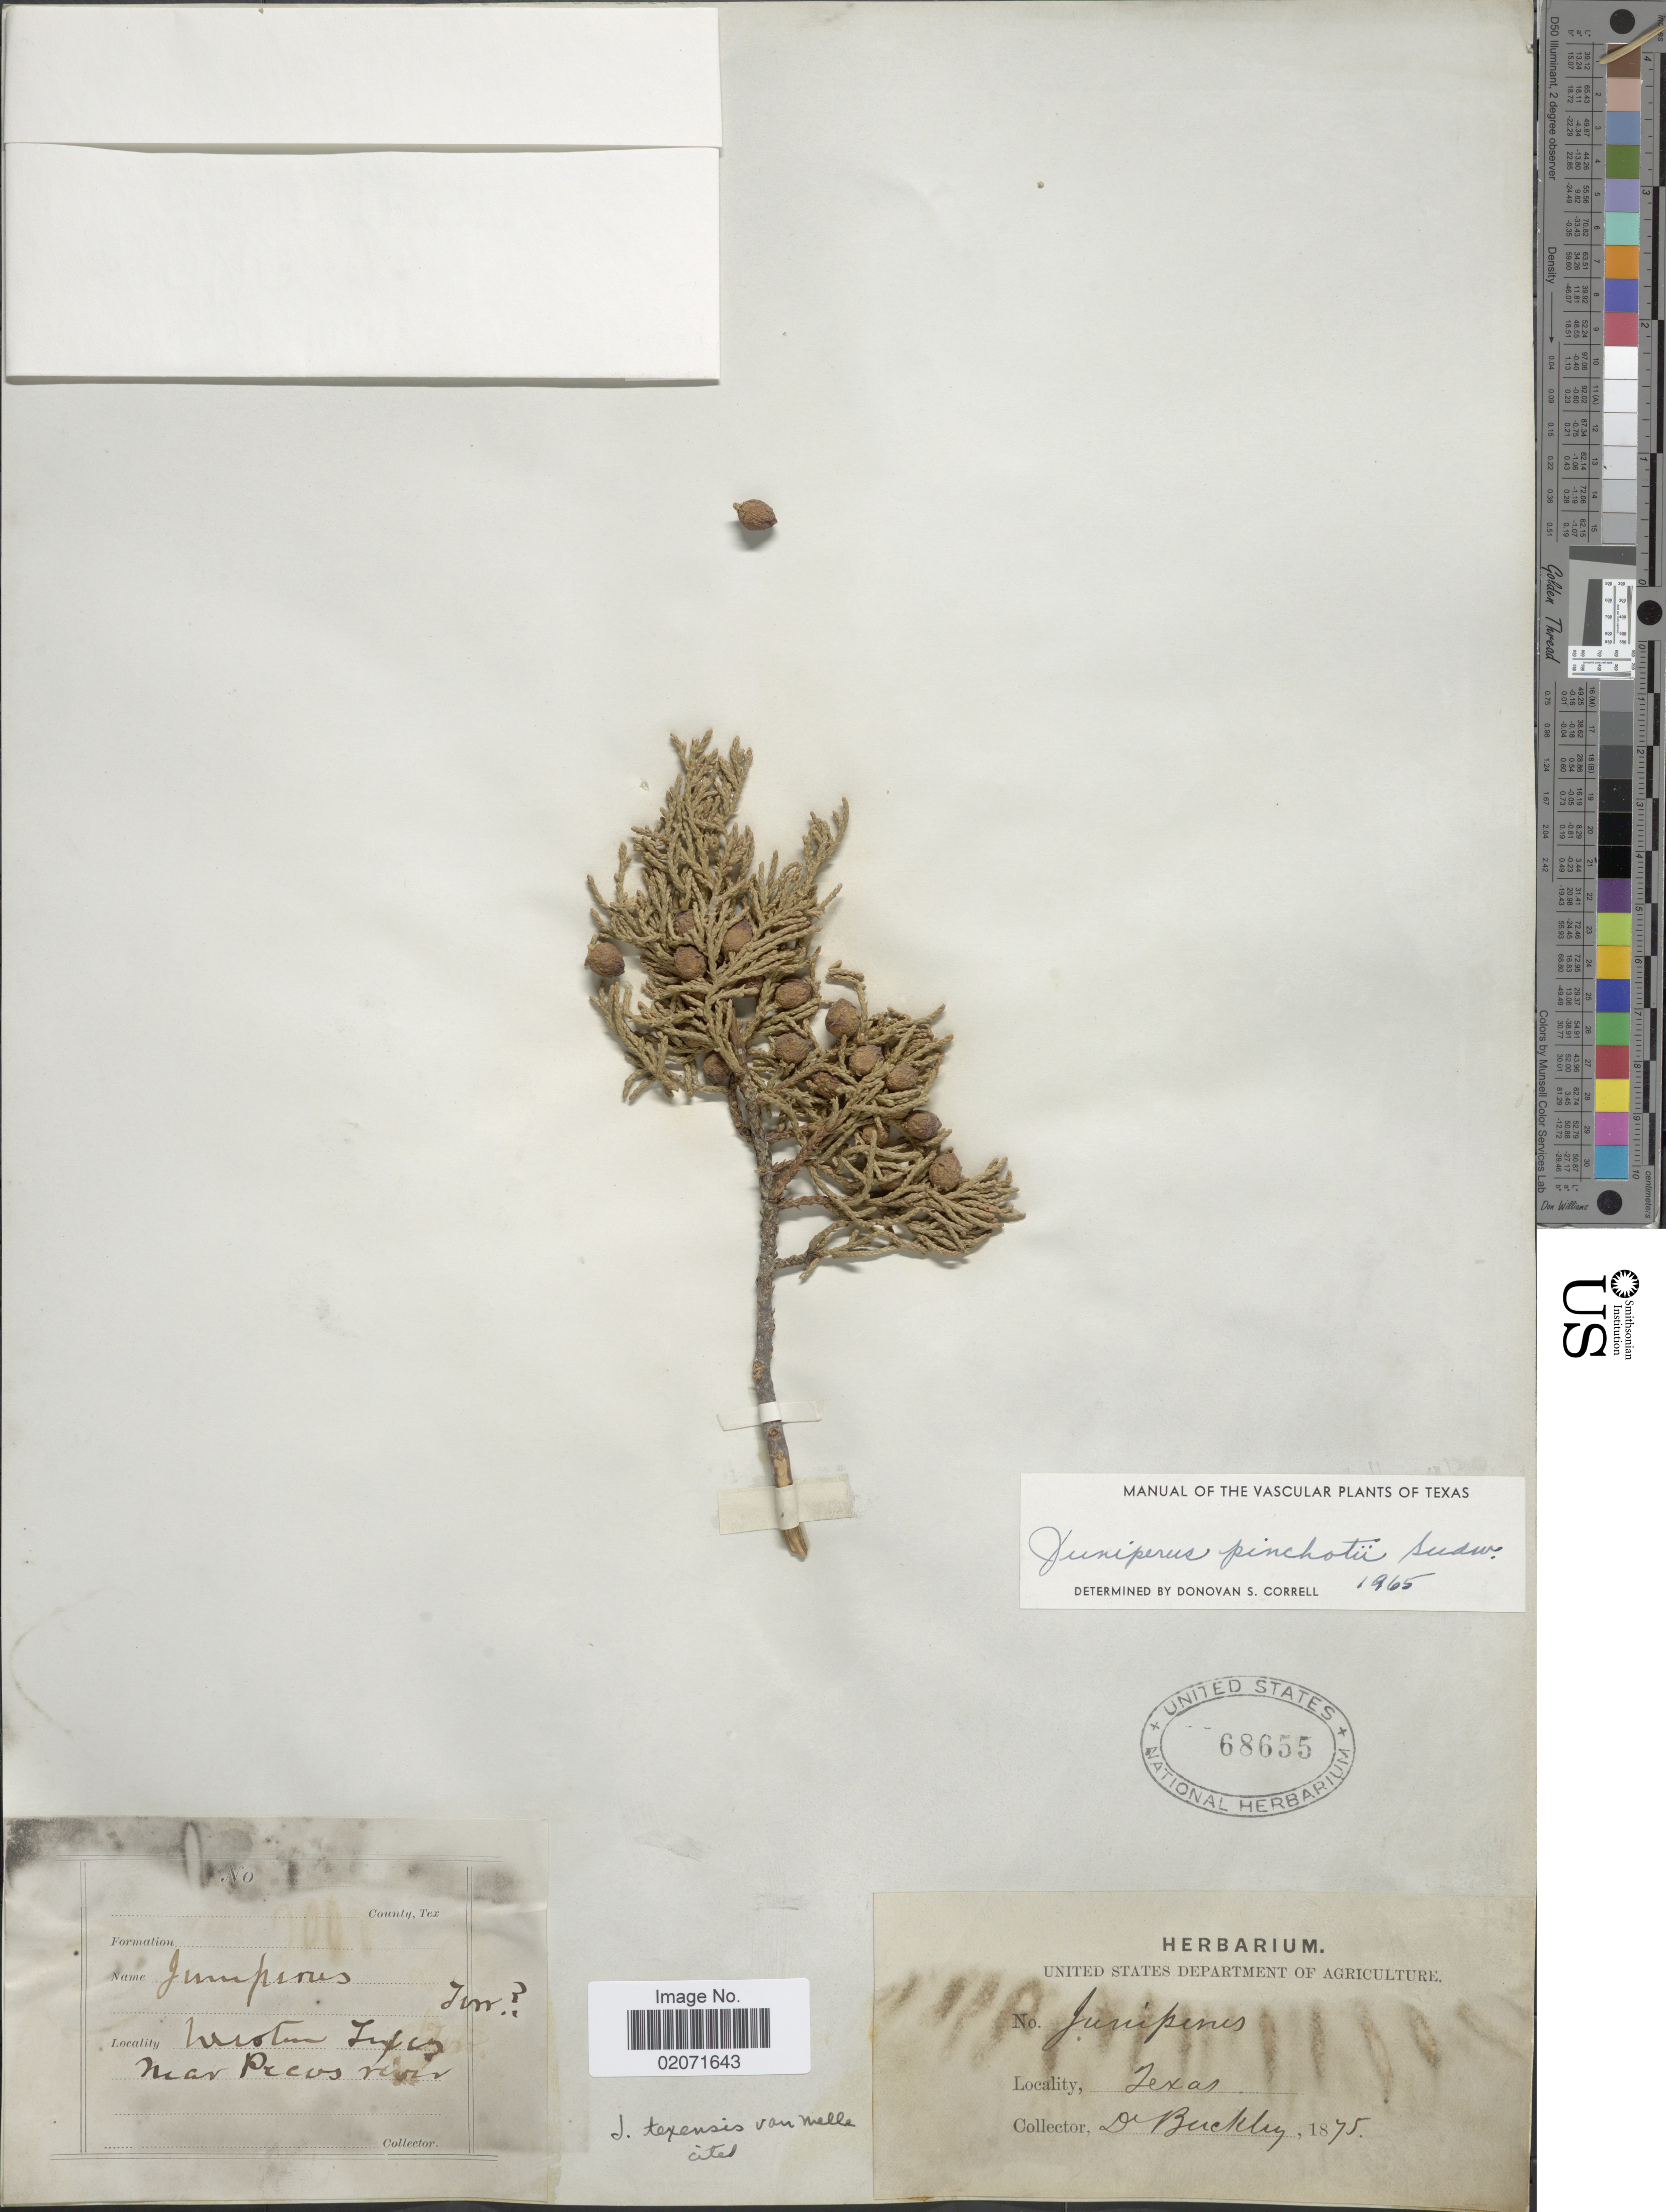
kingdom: Plantae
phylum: Tracheophyta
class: Pinopsida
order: Pinales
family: Cupressaceae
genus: Juniperus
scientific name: Juniperus pinchotii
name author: Sudw.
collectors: -- Buckley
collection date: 1875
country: United States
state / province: Texas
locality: Austin Texas, near Pecos river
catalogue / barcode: US 68655